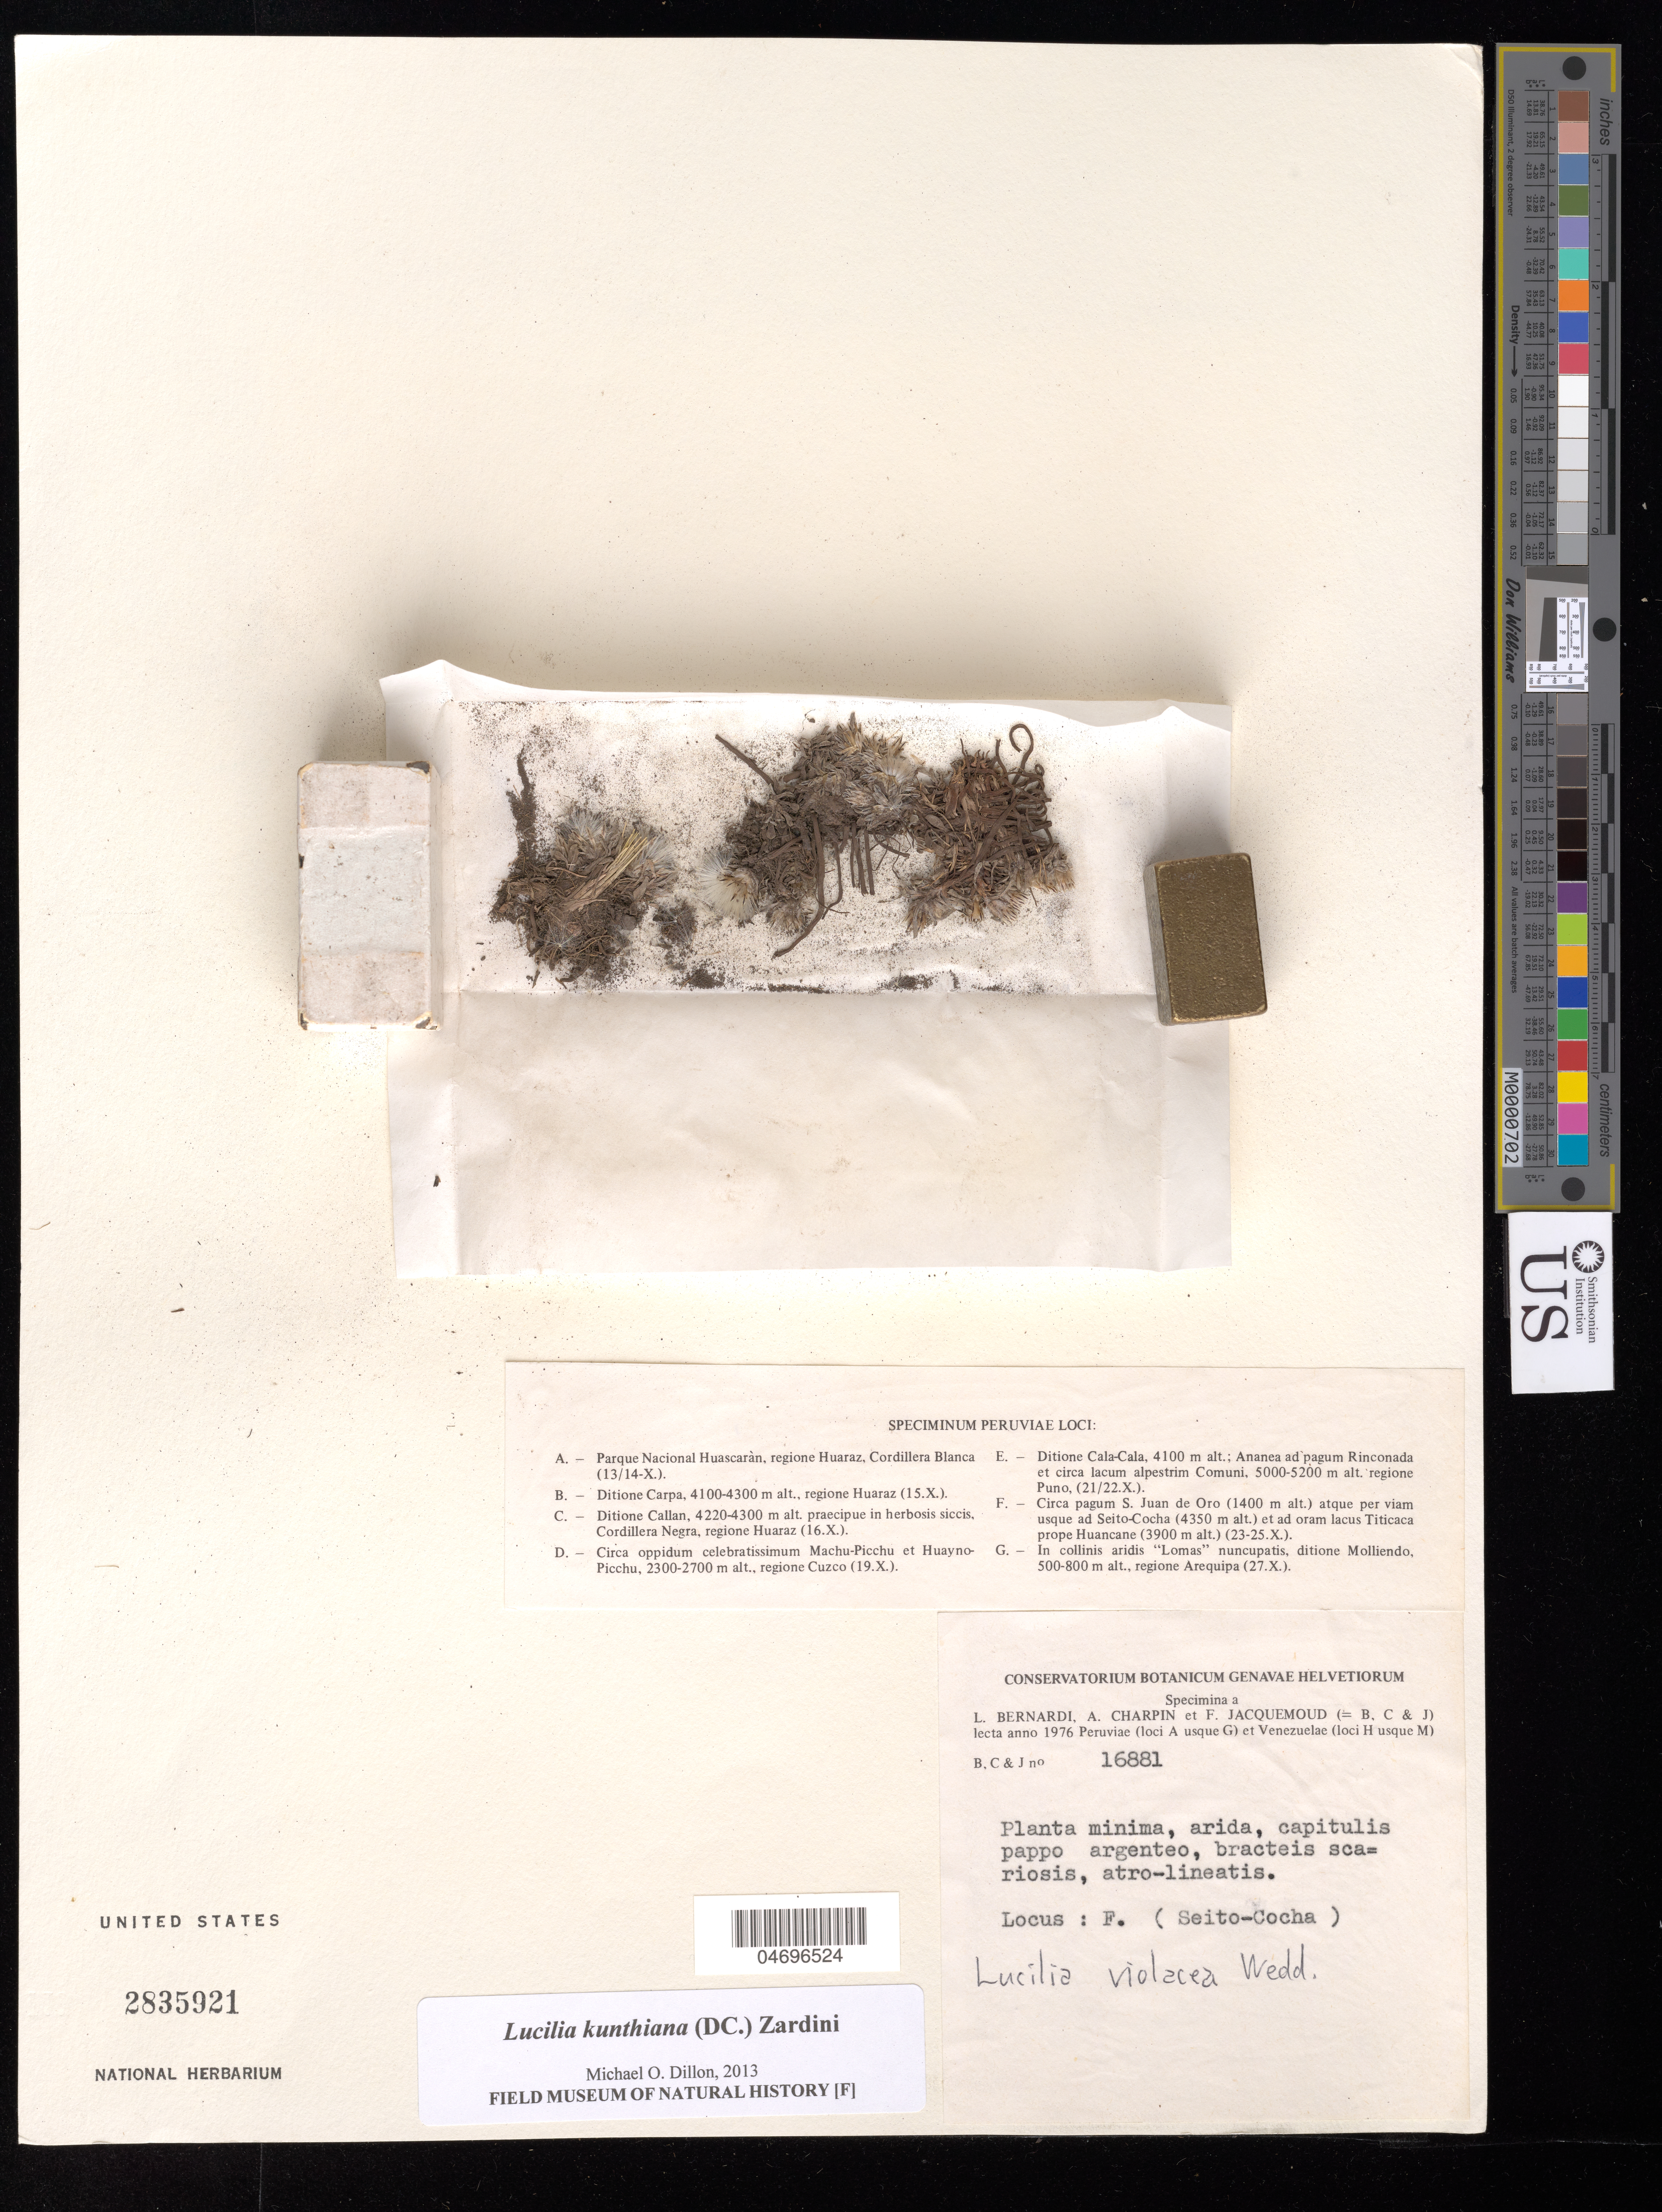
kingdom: Plantae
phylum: Tracheophyta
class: Magnoliopsida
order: Asterales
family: Asteraceae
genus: Lucilia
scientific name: Lucilia kunthiana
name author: (DC.) Zardini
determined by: Dillon, M. O.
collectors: L. Bernardi, A. Charpin & F. Jacquemoud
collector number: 16881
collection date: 1976-10-23/1976-10-25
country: Venezuela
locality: Circa pagum S. Juan de Oro arque per viam usque ad Seito-Cocha et ad oram lacus Titicaca prope Huancane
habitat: Seito-Cocha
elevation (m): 3900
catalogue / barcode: US 2835921